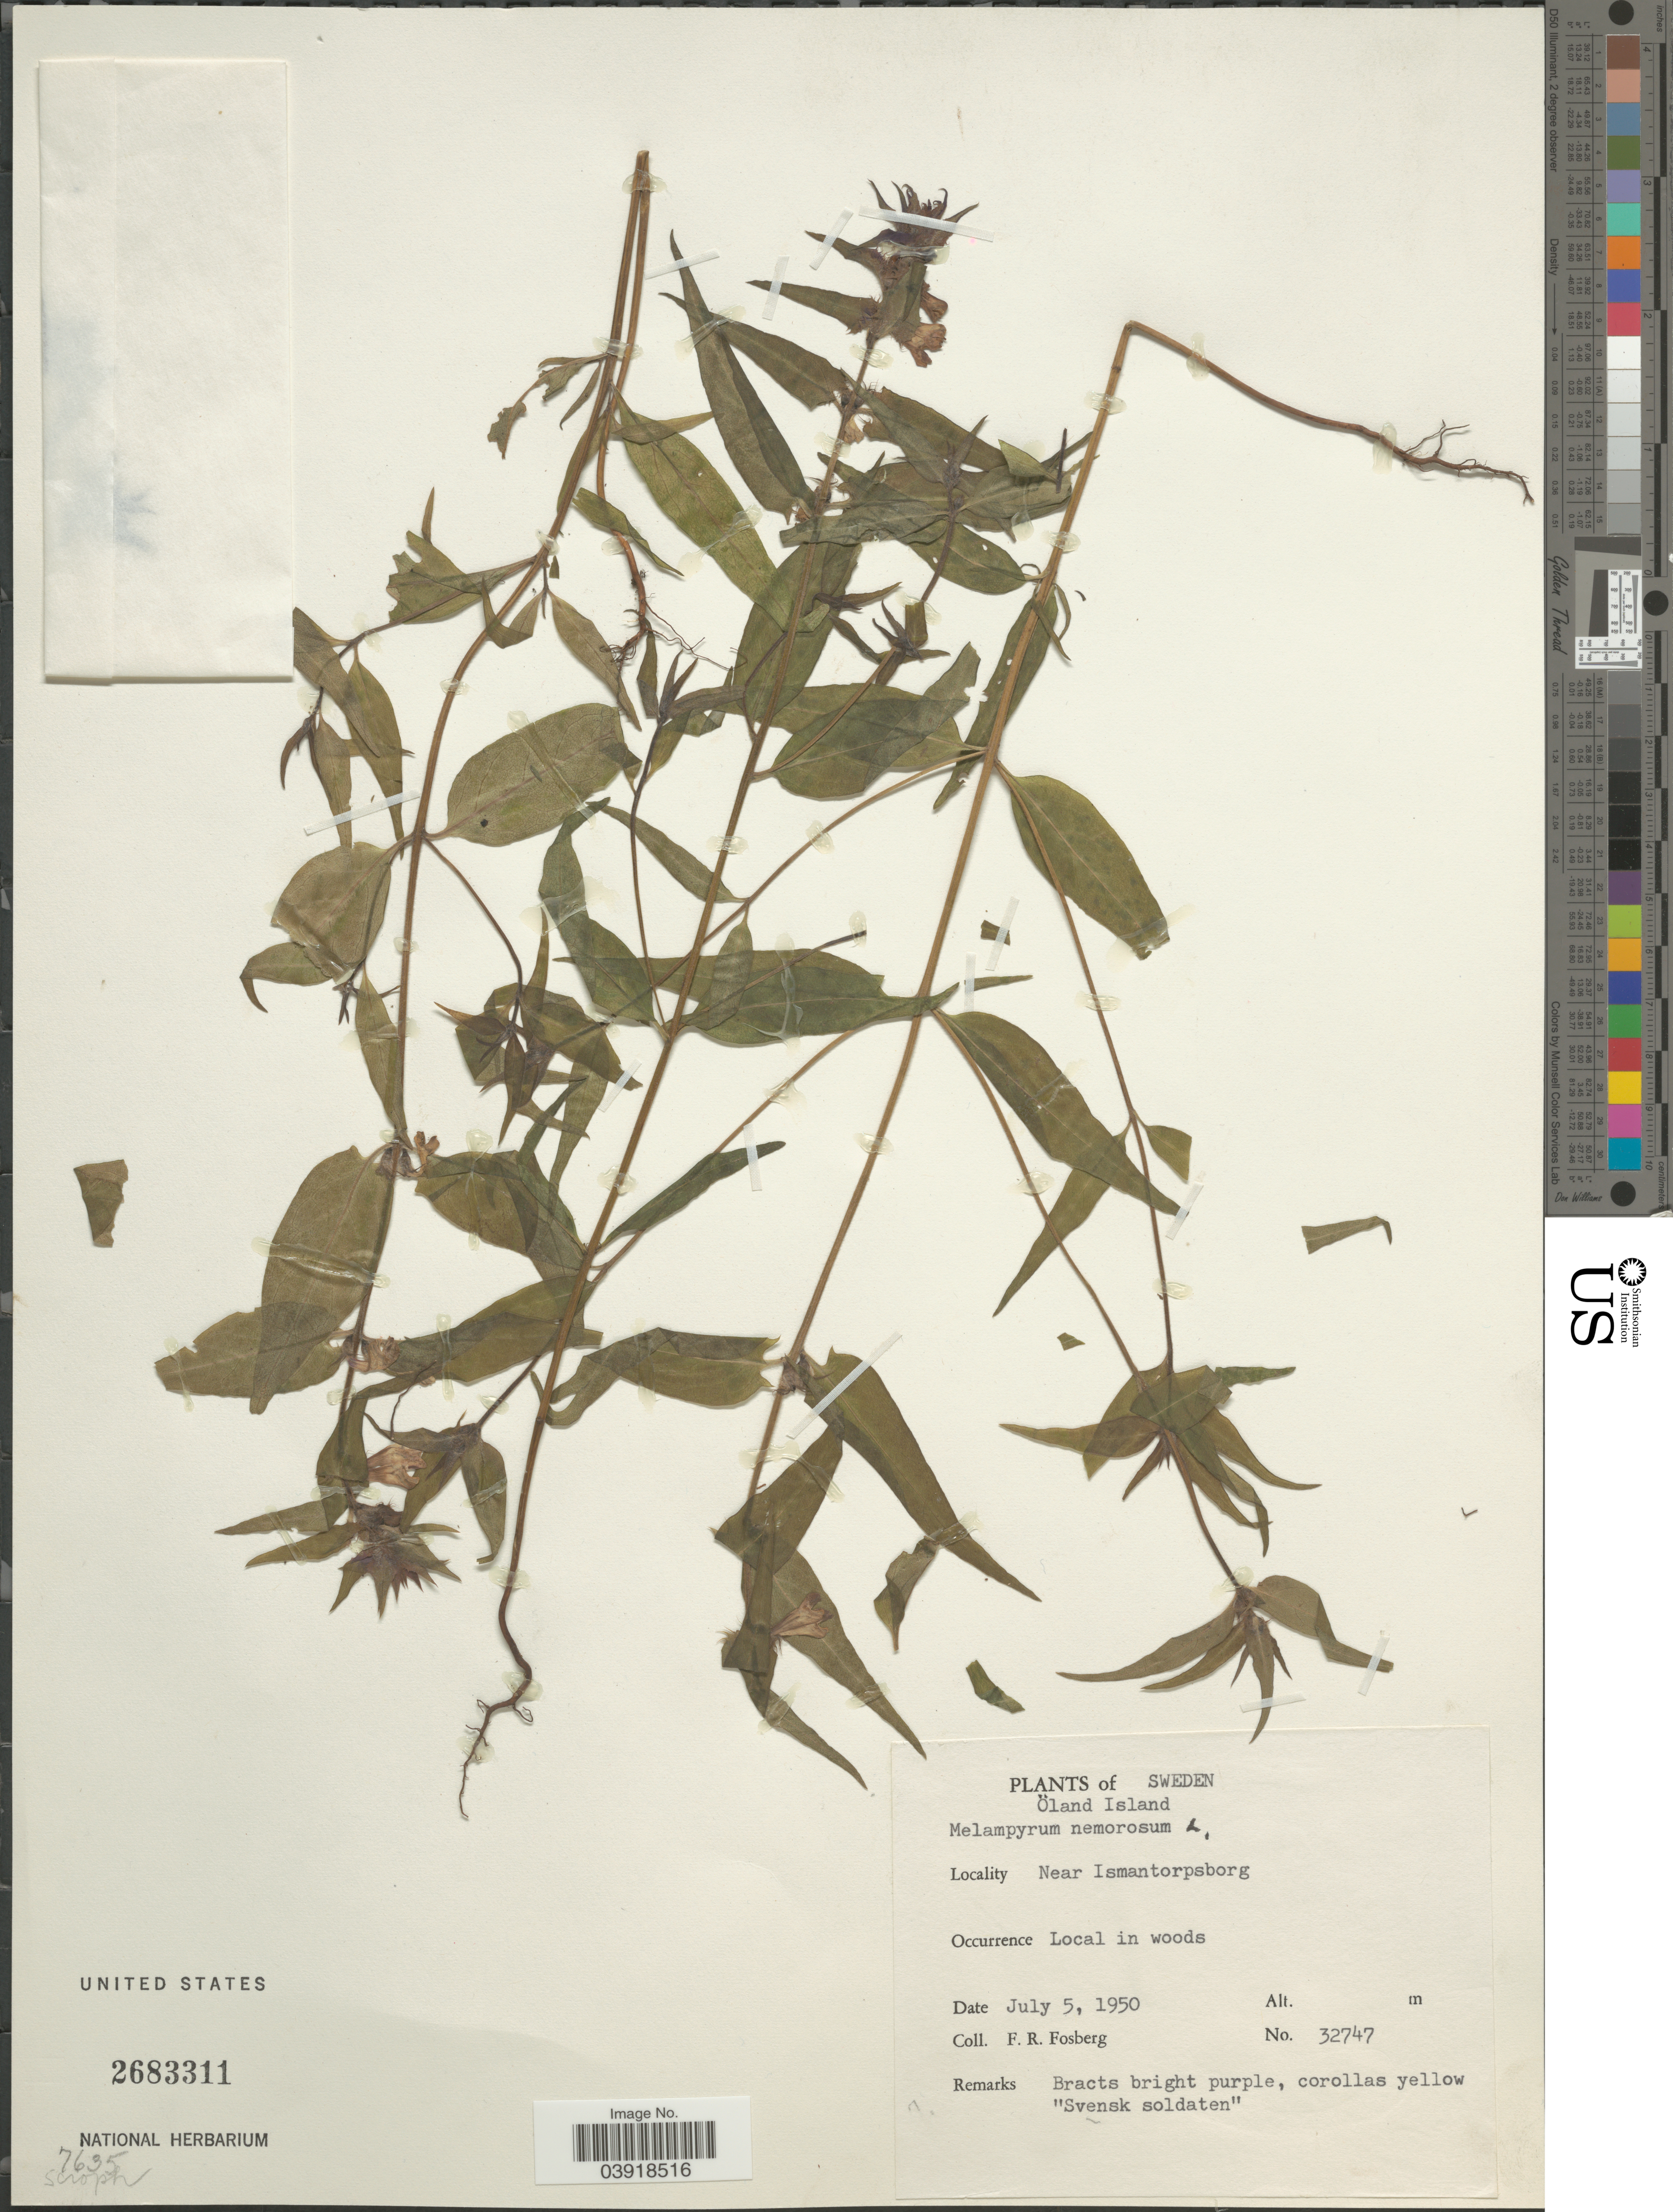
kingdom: Plantae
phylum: Tracheophyta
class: Magnoliopsida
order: Lamiales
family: Orobanchaceae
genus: Melampyrum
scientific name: Melampyrum nemorosum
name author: Baumg.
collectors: F. R. Fosberg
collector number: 32747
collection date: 1950-07-05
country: Sweden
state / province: Kalmar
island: Oland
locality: Öland Island. Near Ismantorpsborg.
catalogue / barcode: US 2683311